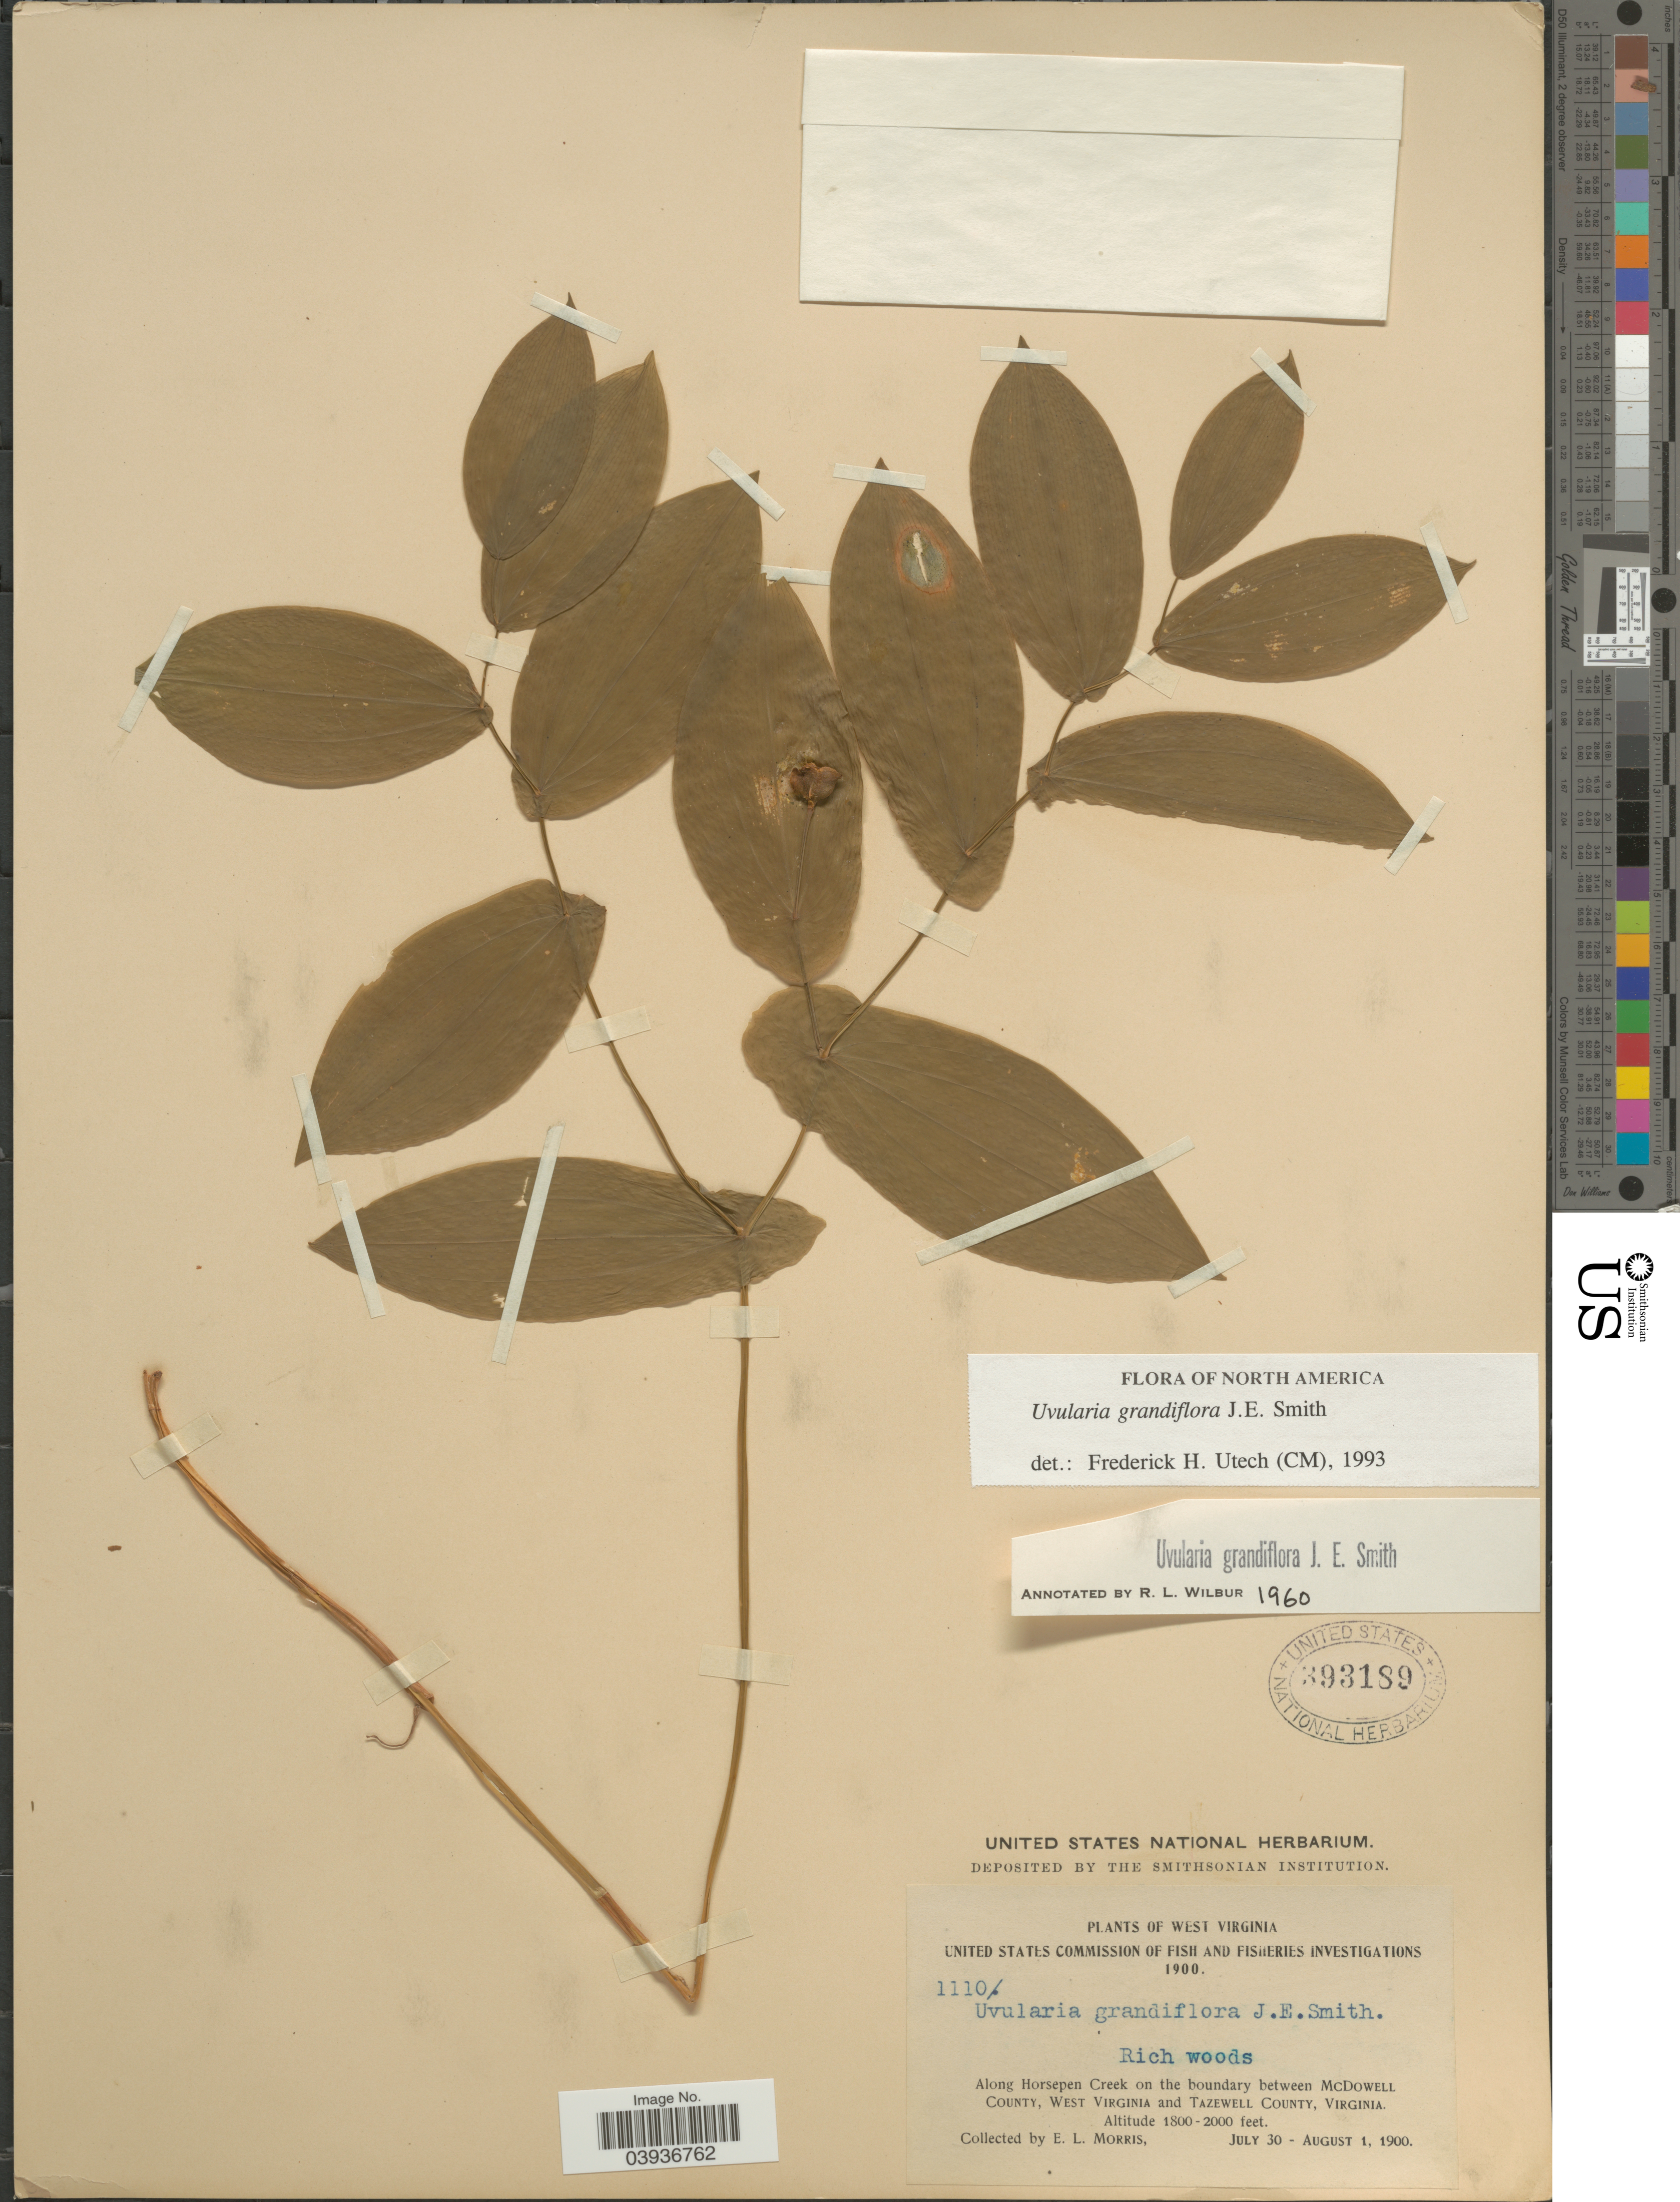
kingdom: Plantae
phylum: Tracheophyta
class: Liliopsida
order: Liliales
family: Colchicaceae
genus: Uvularia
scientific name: Uvularia grandiflora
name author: Sm.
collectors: E. Morris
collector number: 1110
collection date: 1900-07-30/1900-08-01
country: United States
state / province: Virginia / West Virginia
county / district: Tazewell / McDowell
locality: Along Horsepen Creek on the boundary between McDowell County, West Virrginia and Tazewell County, Virginia.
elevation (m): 549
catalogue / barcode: US 393189